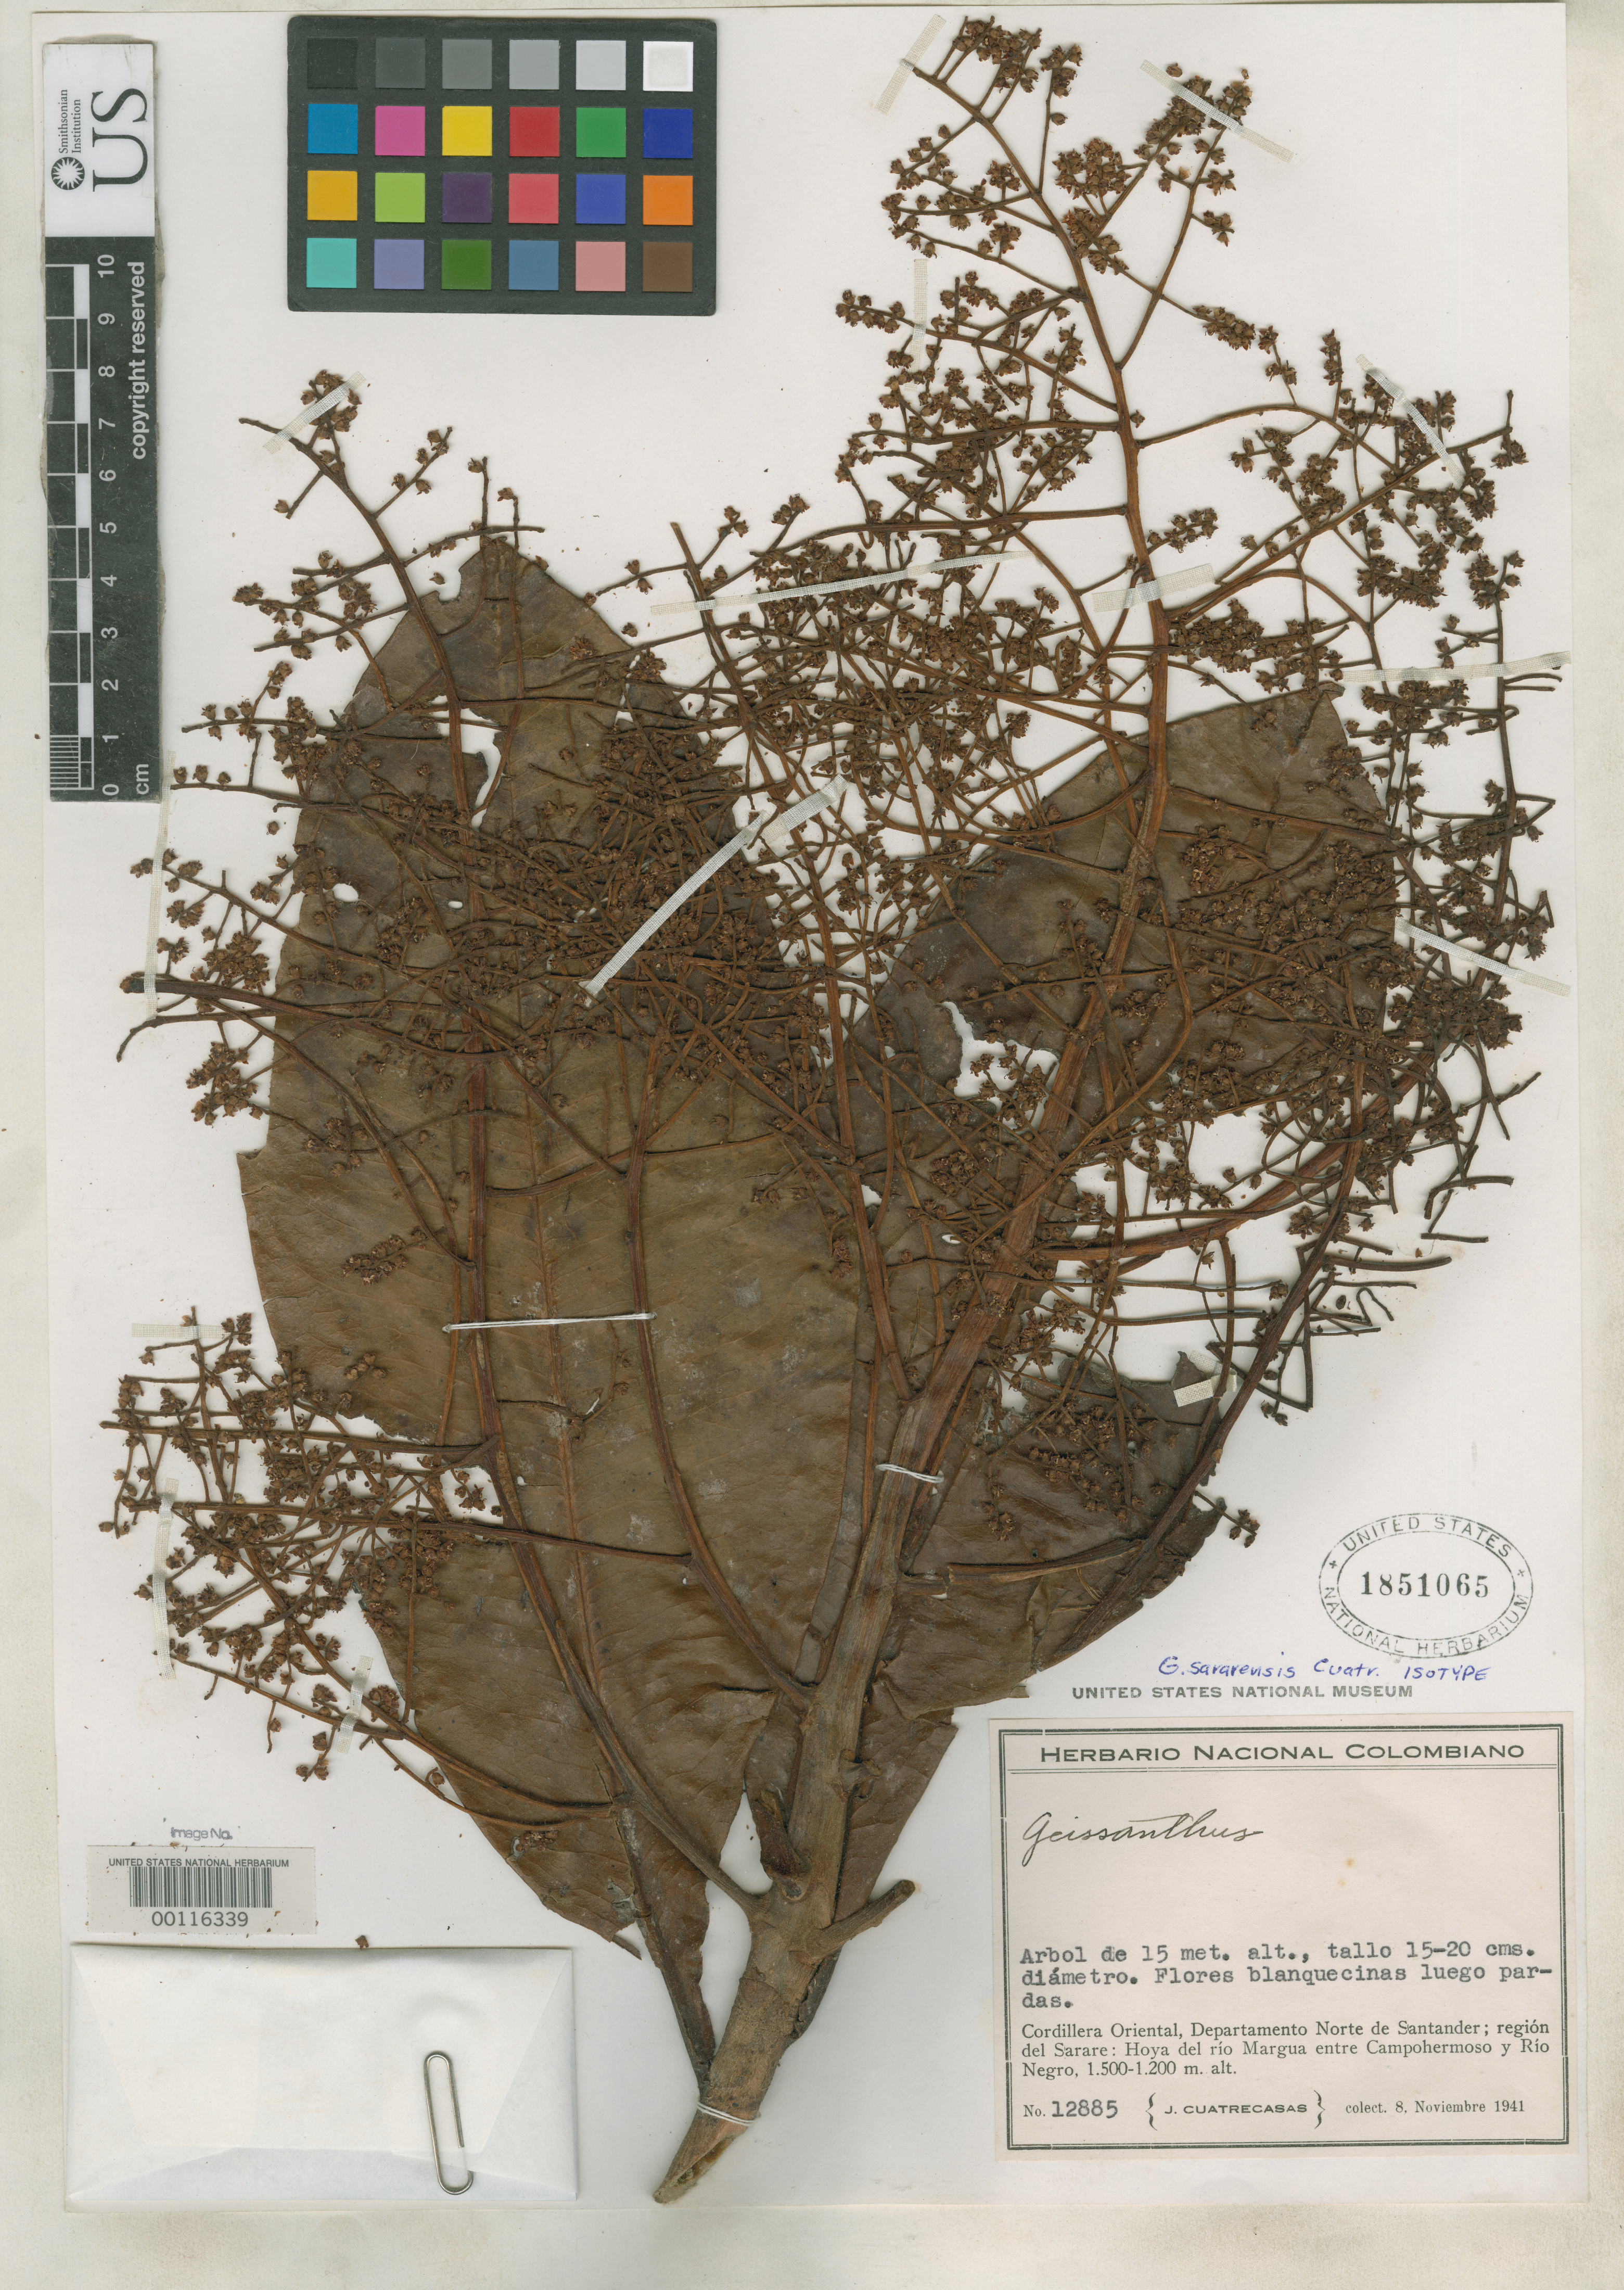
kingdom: Plantae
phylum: Tracheophyta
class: Magnoliopsida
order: Ericales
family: Primulaceae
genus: Geissanthus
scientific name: Geissanthus sararensis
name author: Cuatrec.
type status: Isotype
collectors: J. Cuatrecasas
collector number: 12885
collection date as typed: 08 Nov 1941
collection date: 1941-11-08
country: Colombia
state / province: Norte de Santander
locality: Sarare region, Hoya del Rio Margua, entre Camp Hermoso & Rio Negro.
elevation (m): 1200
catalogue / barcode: US 1851065